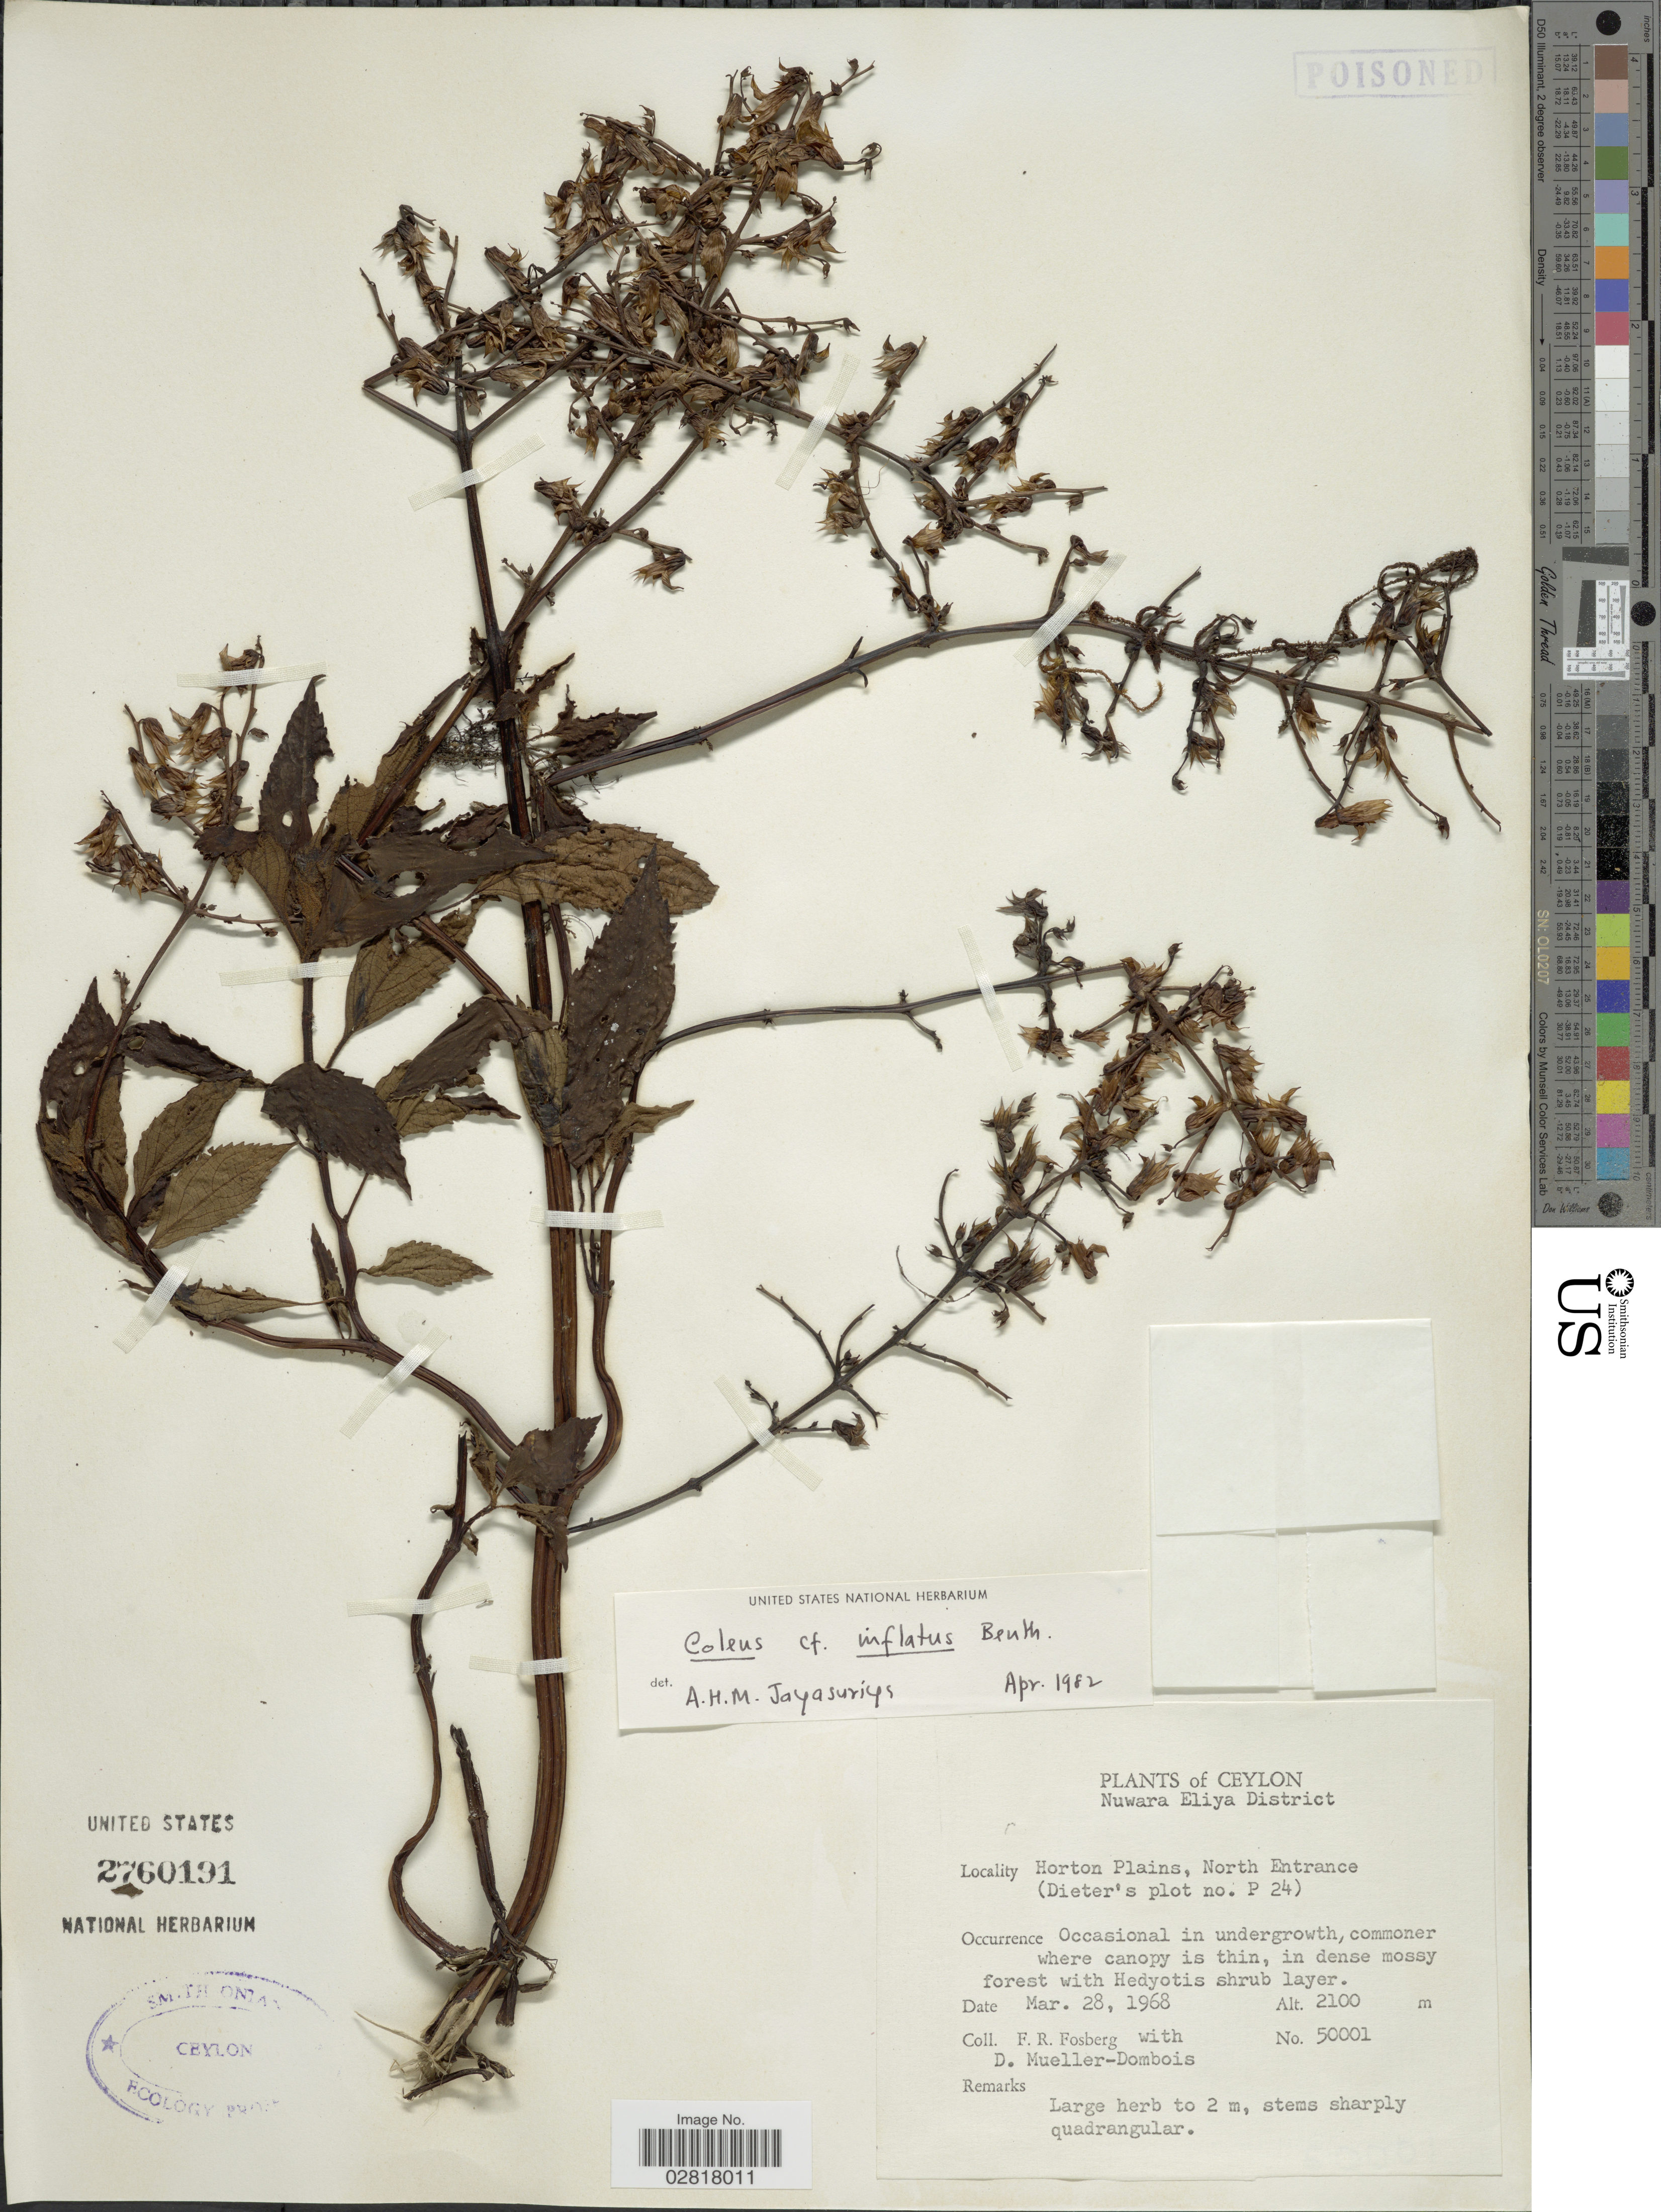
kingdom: Plantae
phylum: Tracheophyta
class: Magnoliopsida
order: Lamiales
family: Lamiaceae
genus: Plectranthus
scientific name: Plectranthus inflatus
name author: (Benth.) R.H. Willemse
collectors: F. R. Fosberg & D. Mueller-Dombois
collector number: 50001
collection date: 1968-03-28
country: Sri Lanka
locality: Ceylon, Nuwara Eliya District, Horton Plains, North Entrance (Dieter's plot no. P 24).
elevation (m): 2100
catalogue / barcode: US 2760191